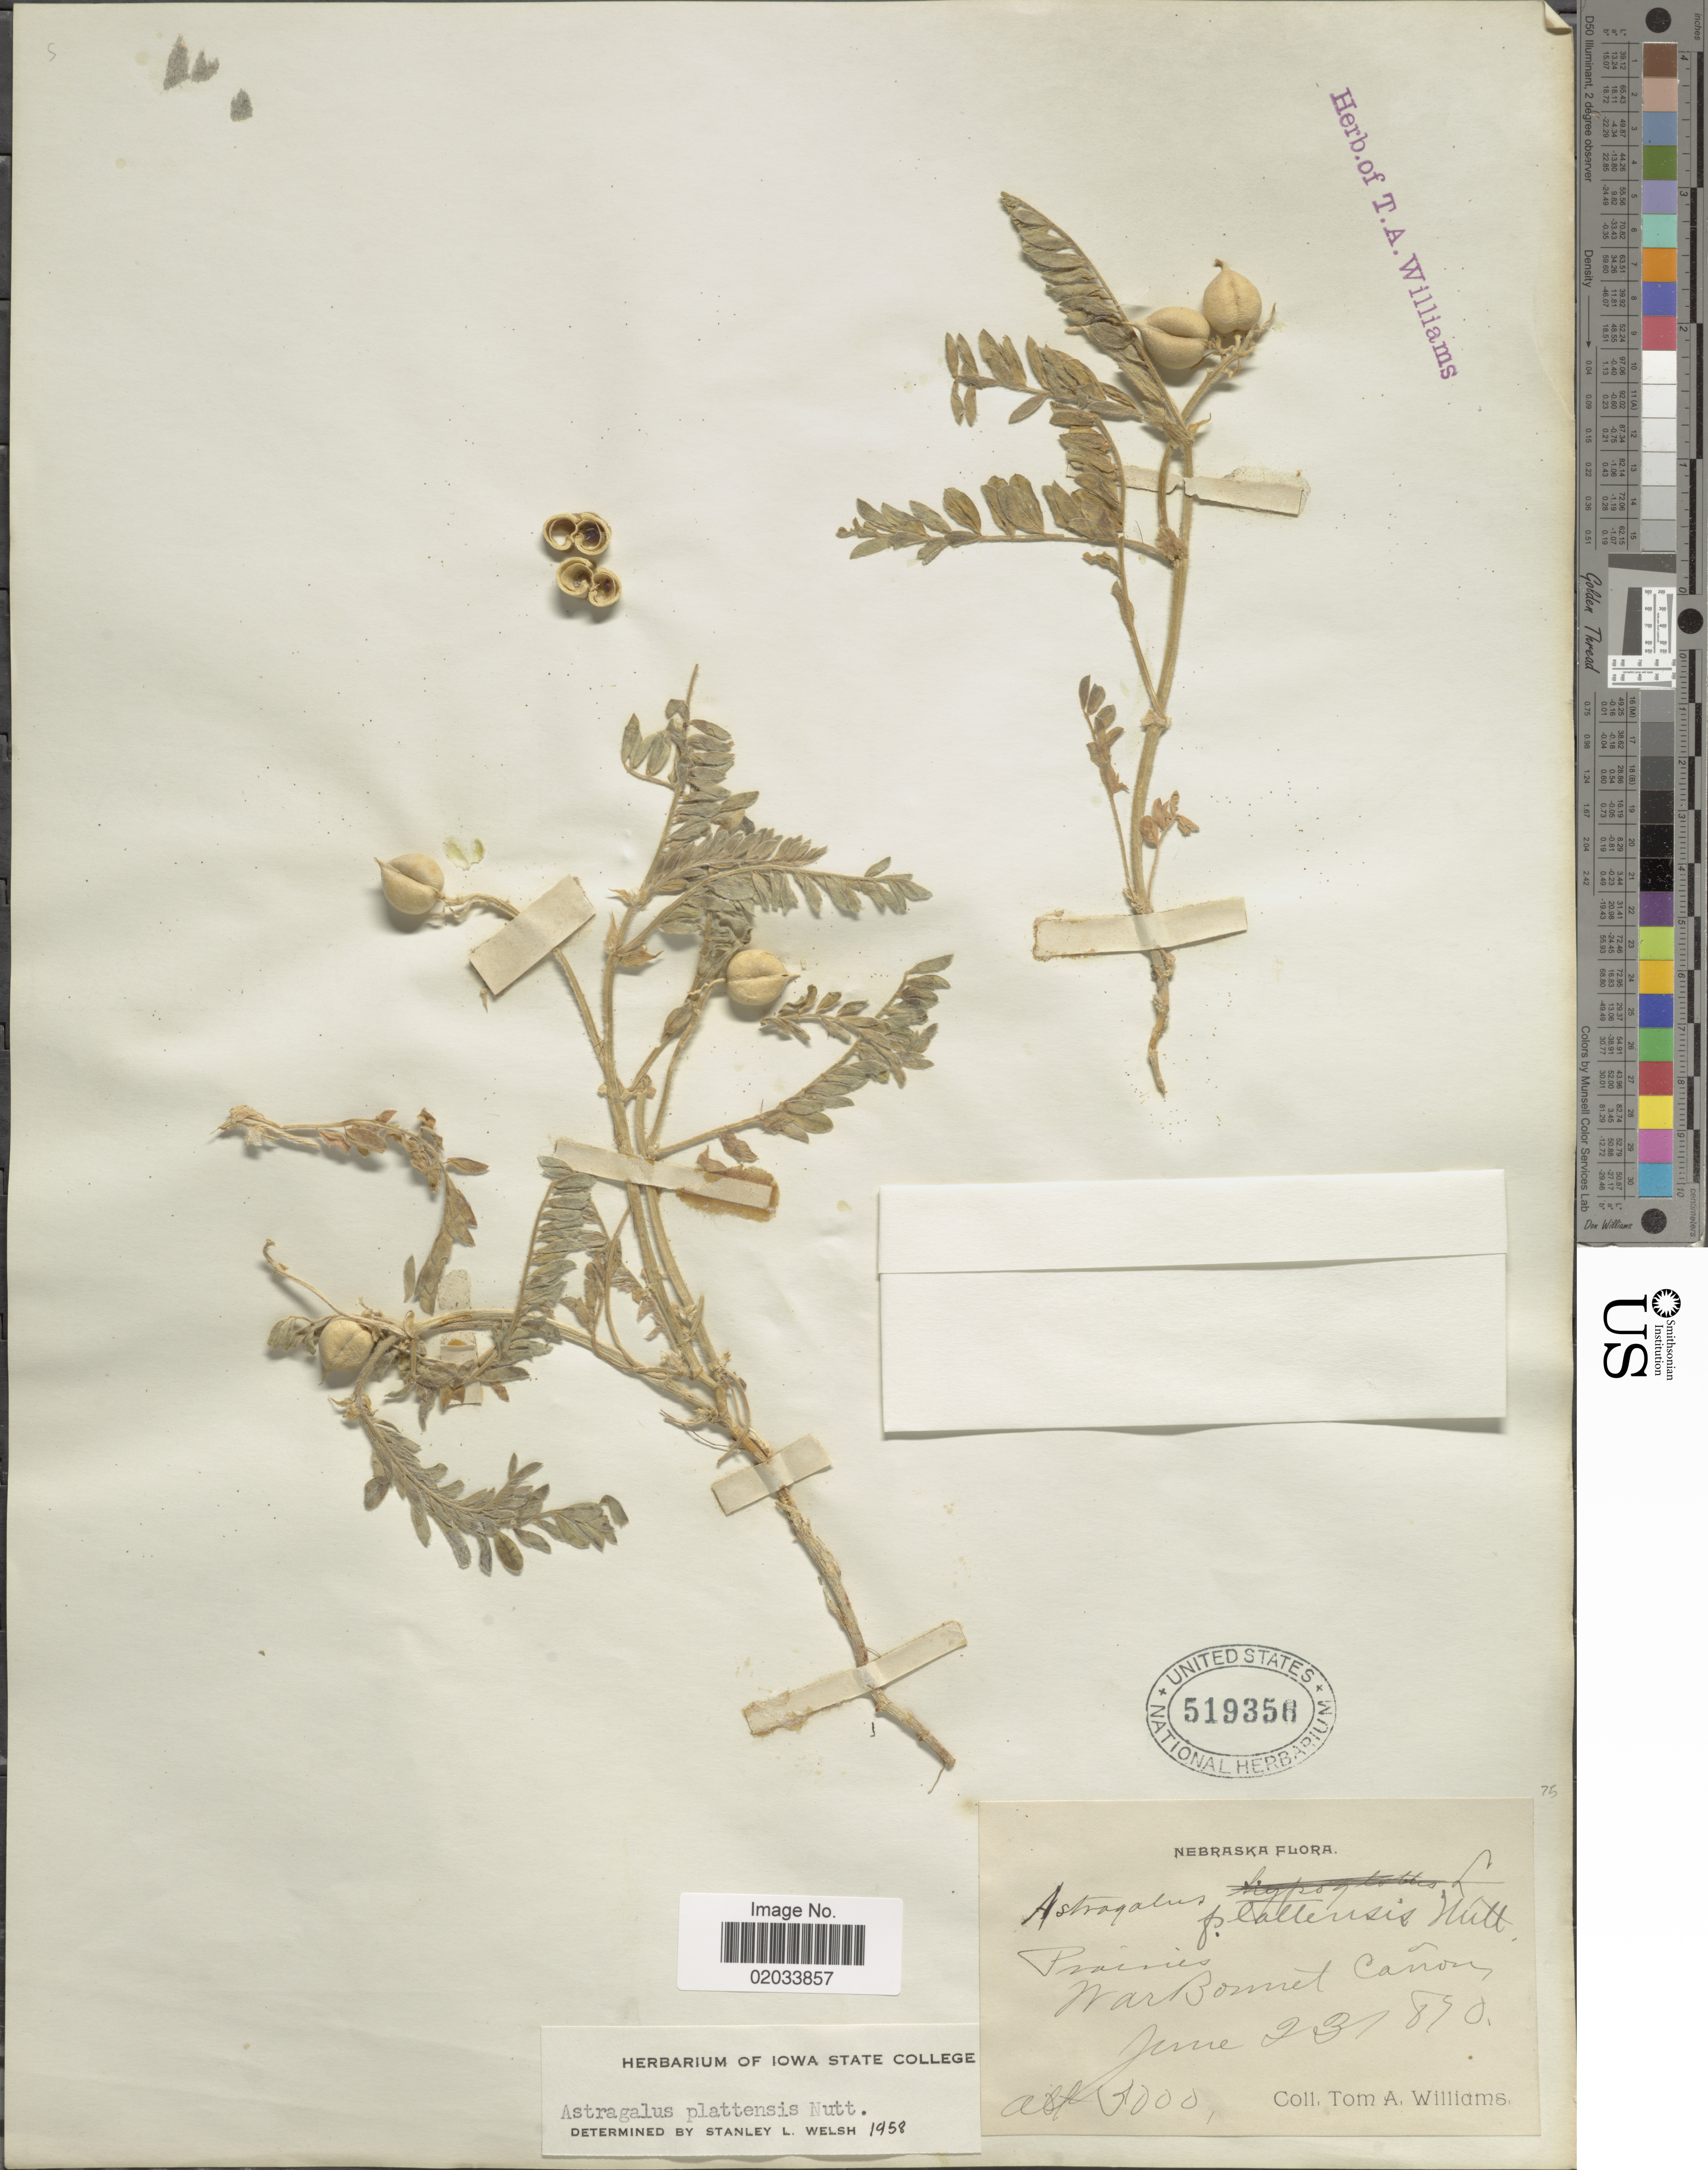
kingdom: Plantae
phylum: Tracheophyta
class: Magnoliopsida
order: Fabales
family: Fabaceae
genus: Astragalus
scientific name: Astragalus plattensis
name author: Nutt. ex Torr. & A. Gray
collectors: T. A. Williams (herbarium)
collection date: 1890-06-23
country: United States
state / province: Nebraska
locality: Prairies, War Bonnet Cañon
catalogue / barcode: US 519356